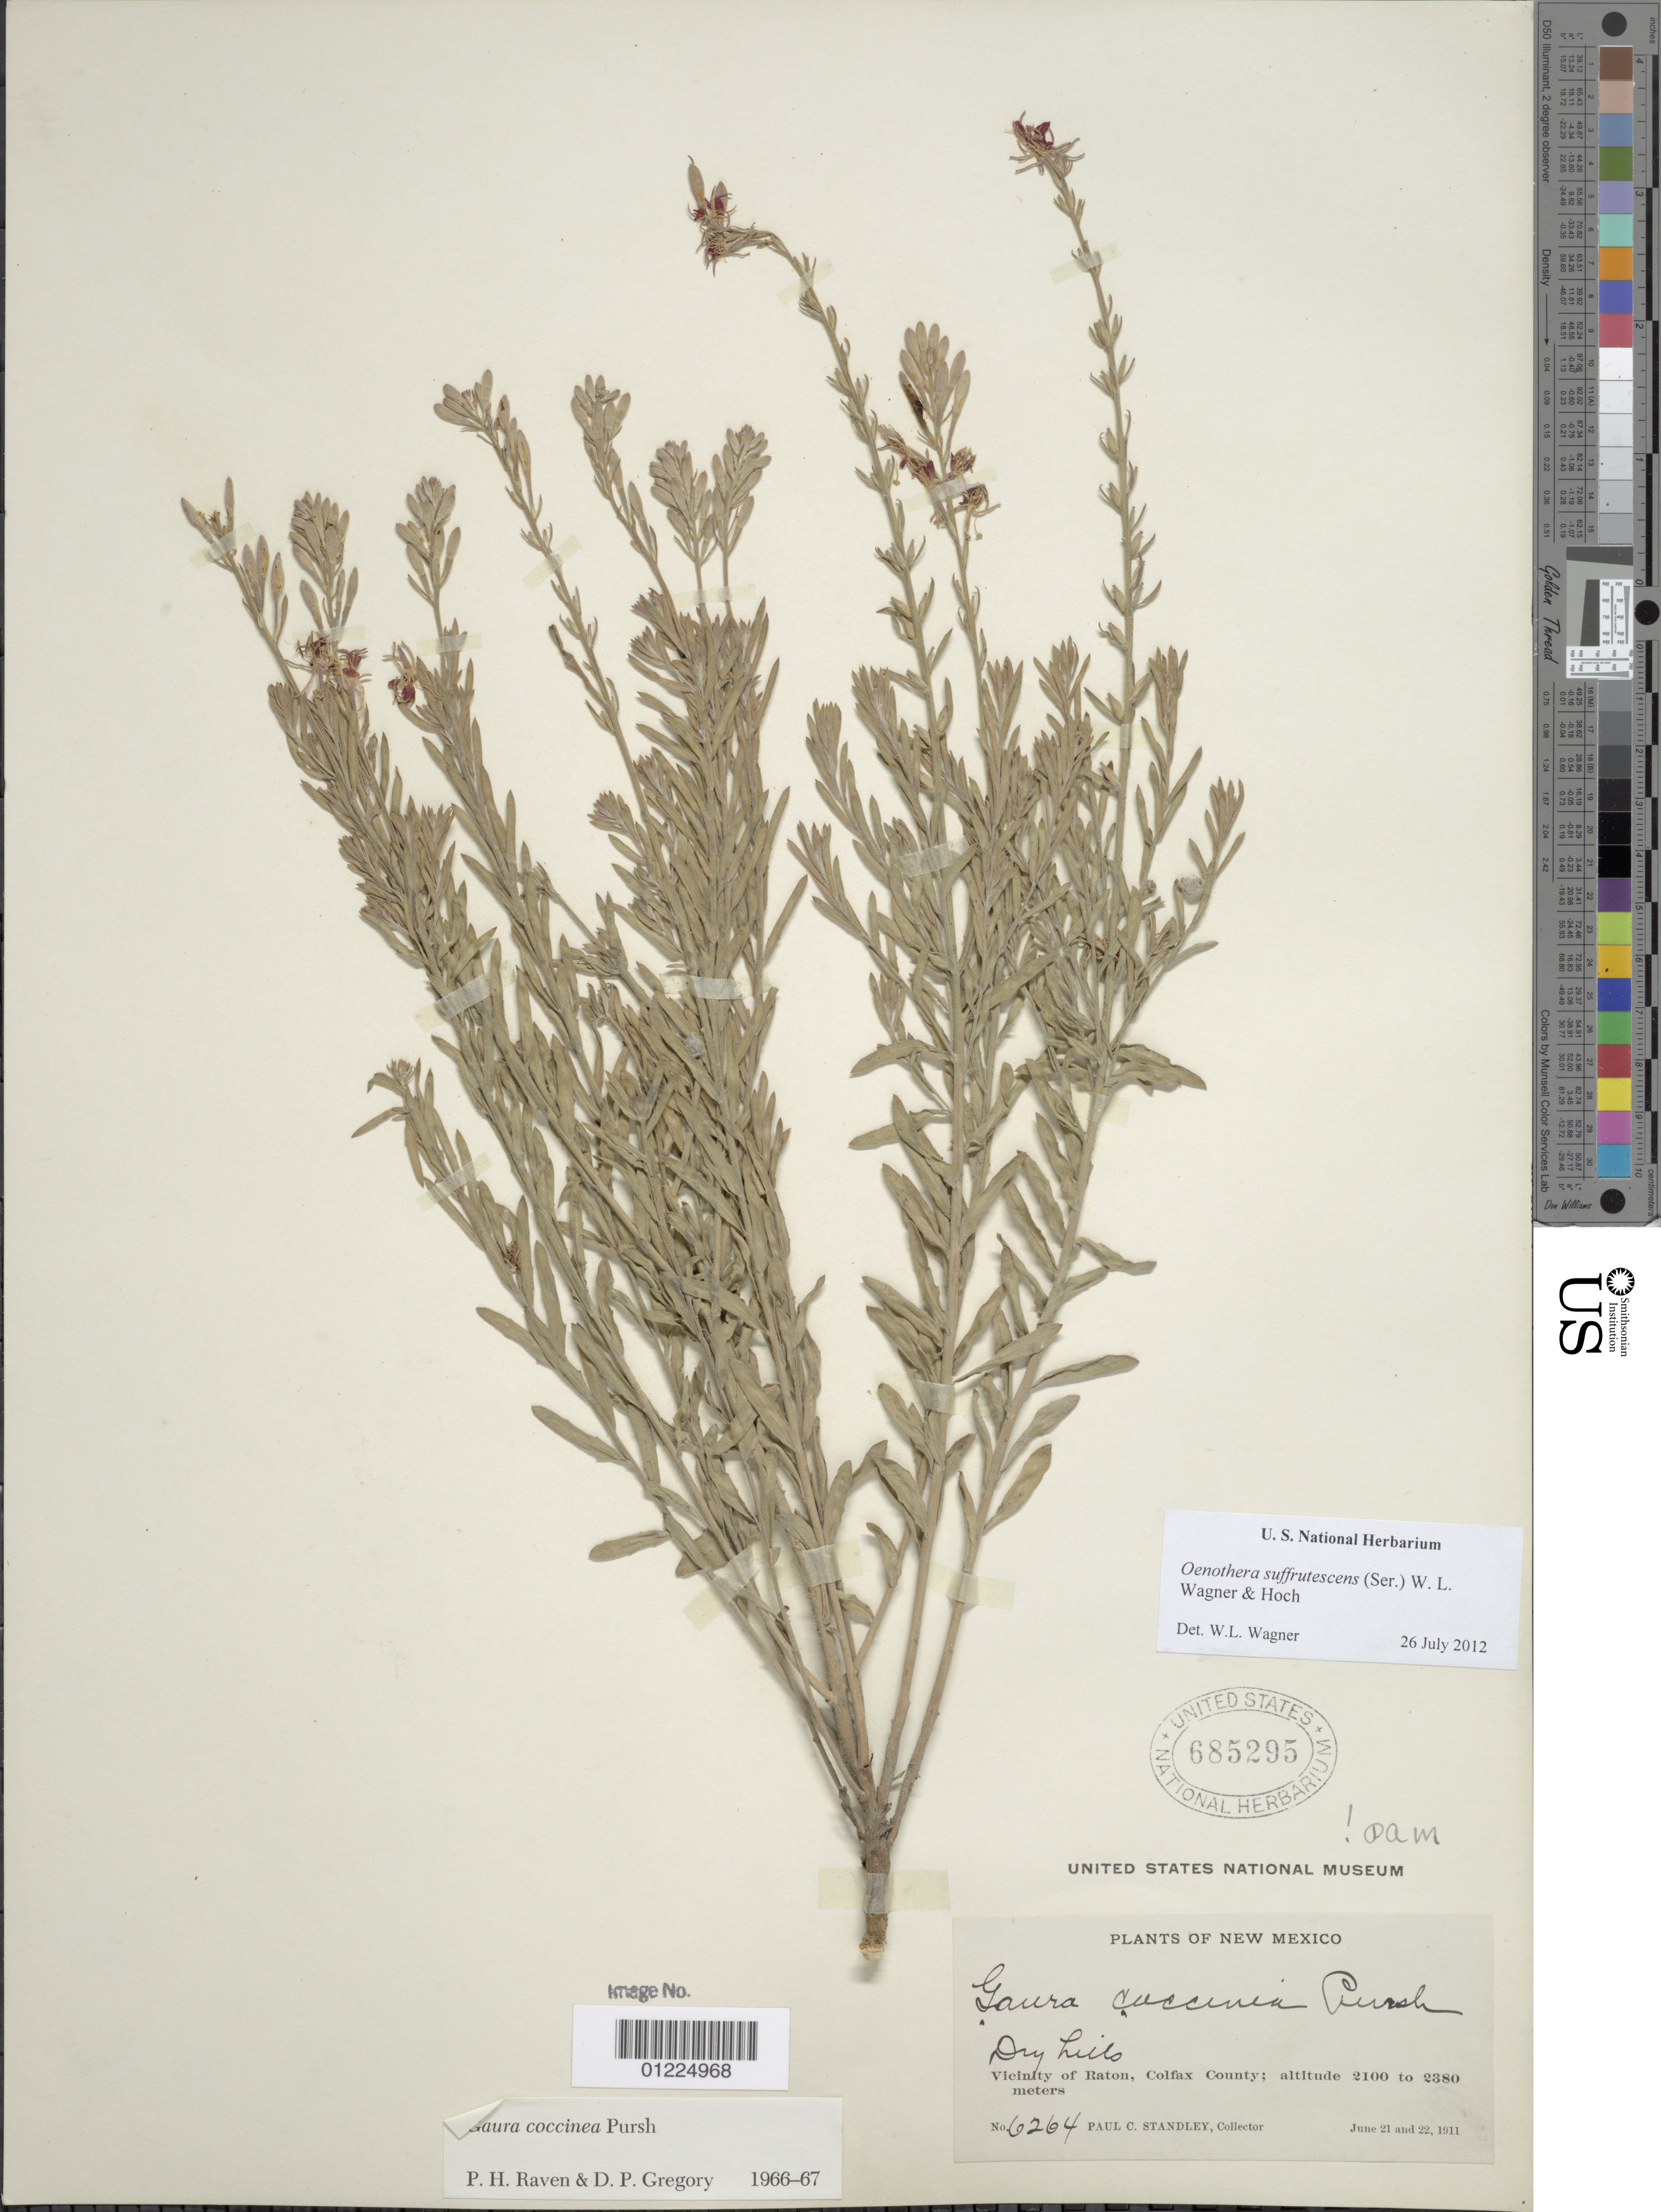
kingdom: Plantae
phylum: Tracheophyta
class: Magnoliopsida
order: Myrtales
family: Onagraceae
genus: Oenothera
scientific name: Oenothera suffrutescens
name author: (Ser.) W.L. Wagner & Hoch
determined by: Wagner, W. L., (BOT), Smithsonian Institution - National Museum of Natural History (UNITED STATES)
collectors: P. C. Standley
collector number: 6264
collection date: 1911-06-21,1911-06-22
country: United States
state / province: New Mexico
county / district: Colfax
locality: Vicinity of Raton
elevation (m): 2100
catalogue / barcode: US 685295